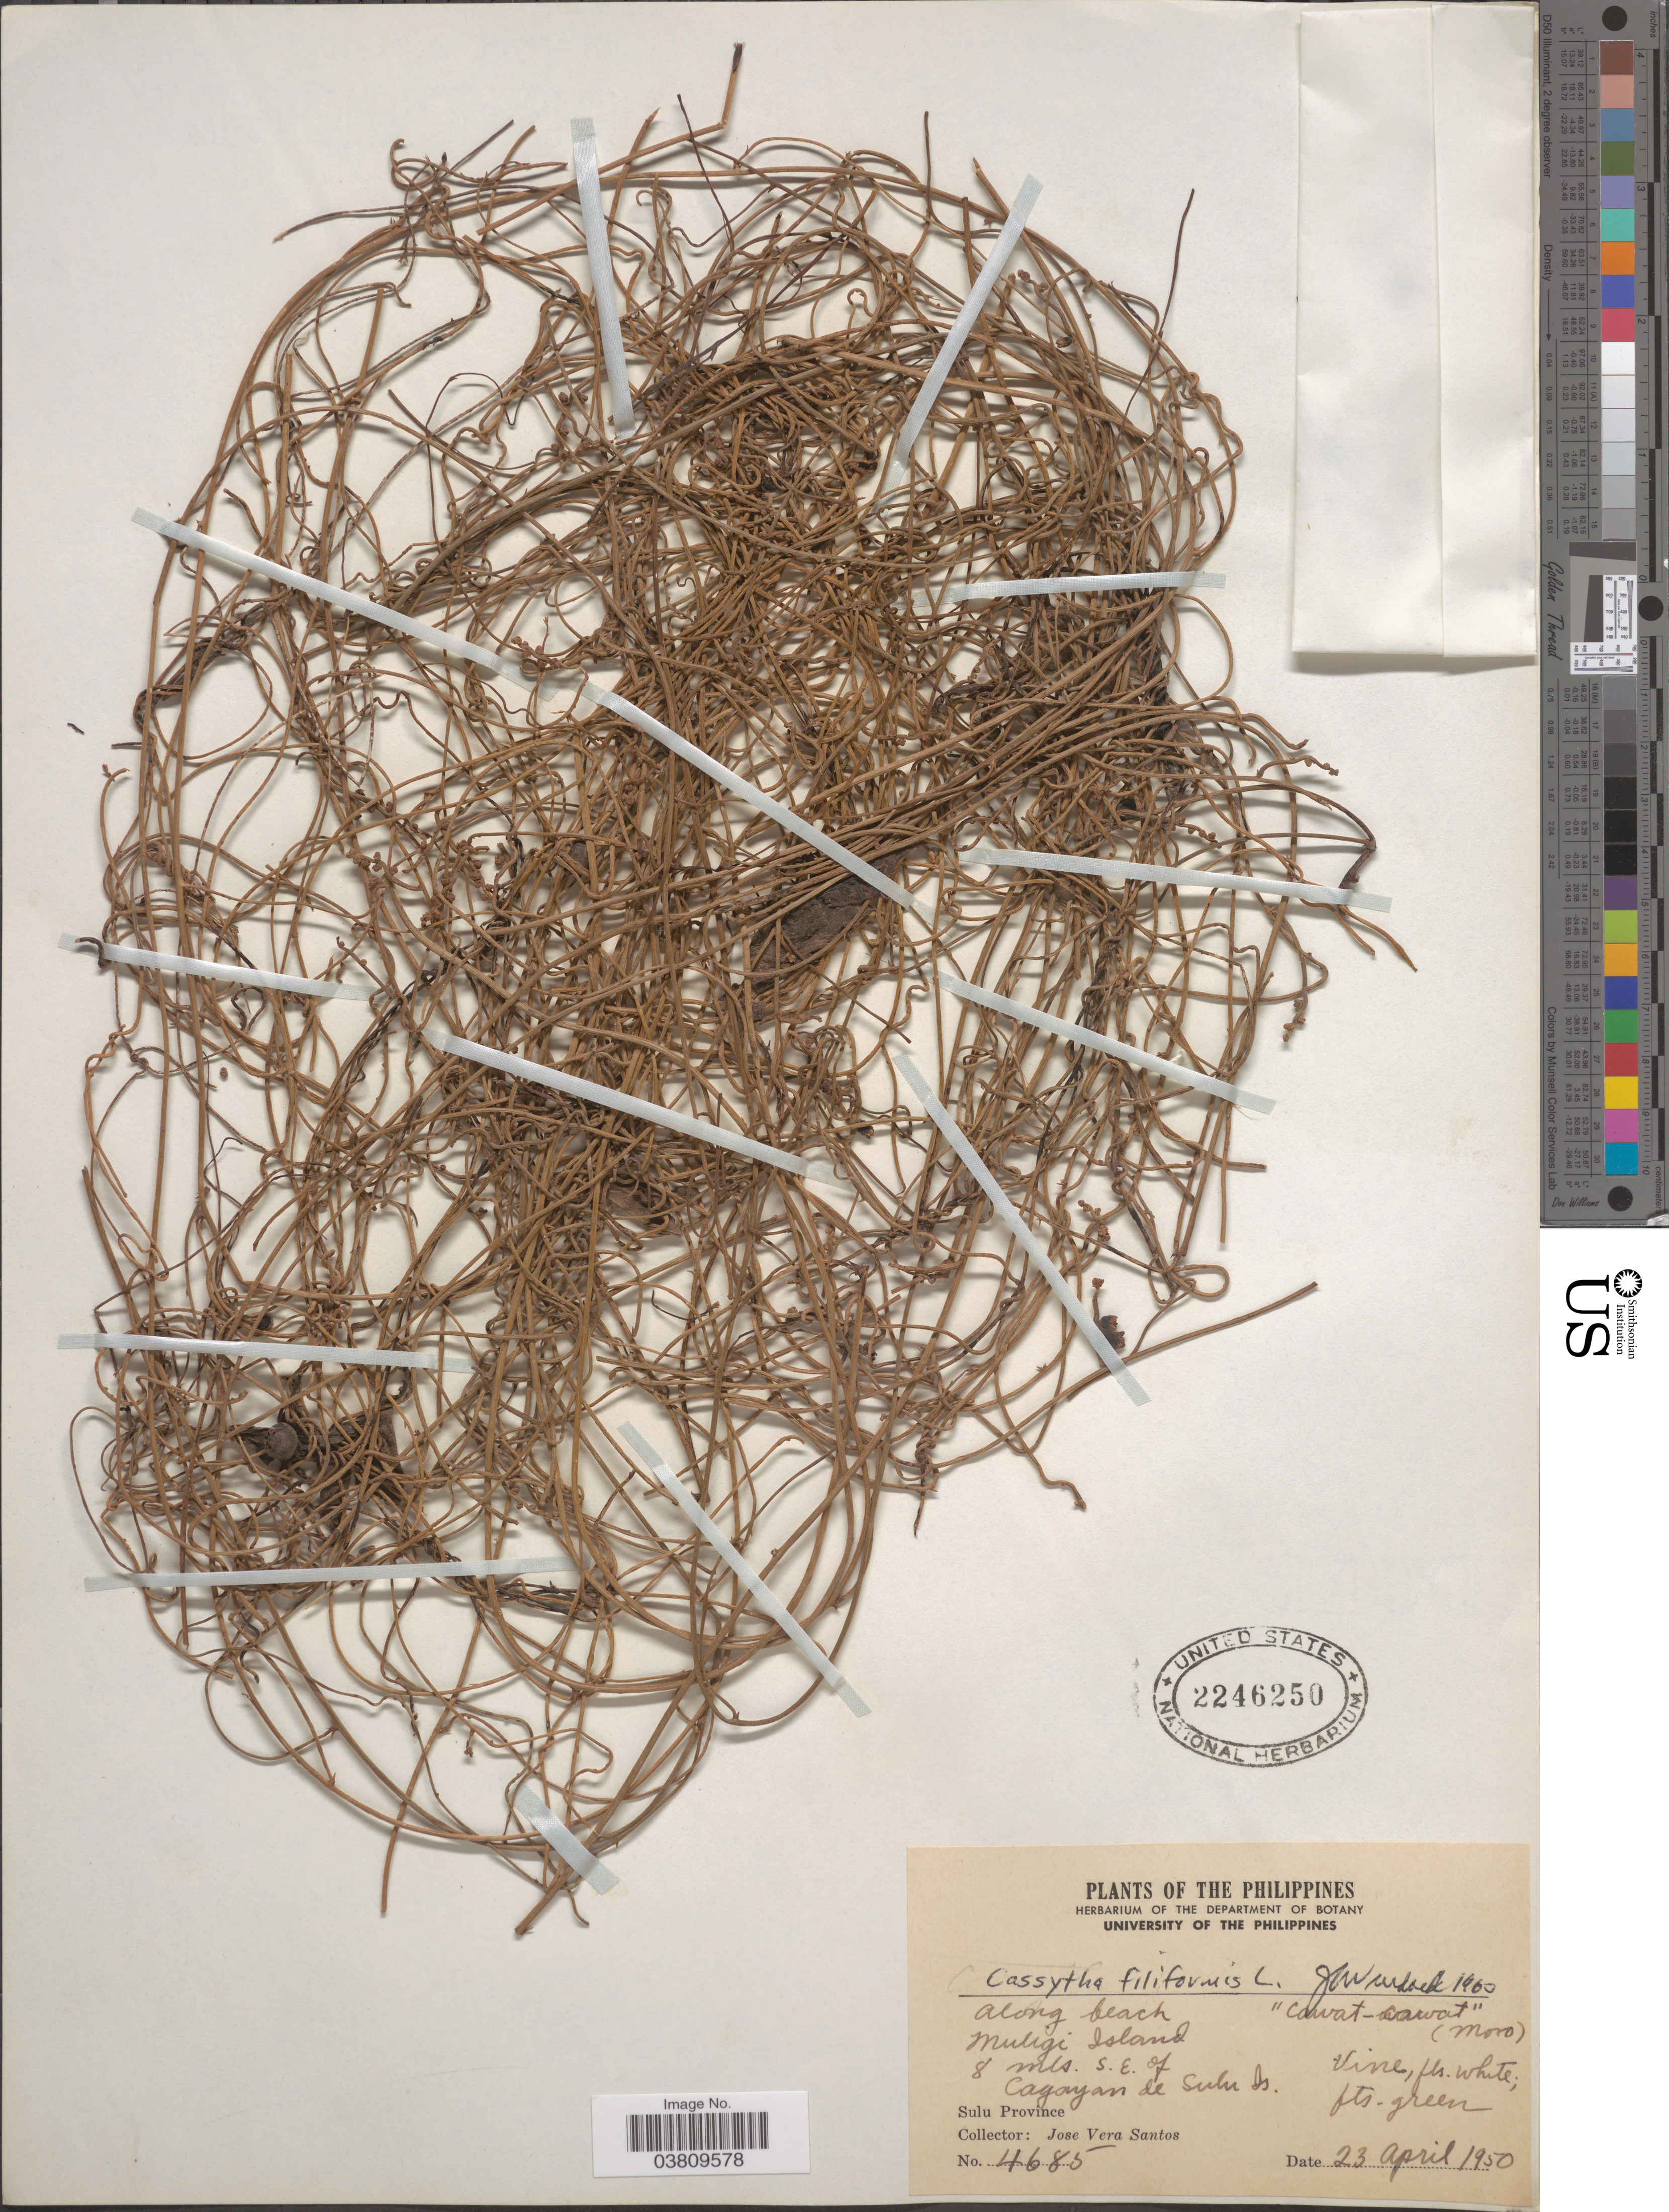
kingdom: Plantae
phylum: Tracheophyta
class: Magnoliopsida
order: Laurales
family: Lauraceae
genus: Cassytha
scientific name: Cassytha filiformis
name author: L.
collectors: J. Vera Santos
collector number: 4685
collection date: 1950-04-23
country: Philippines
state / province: Muslim Mindanao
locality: Along beach Muligi Island & mts. S. E. of Cagayan de Sulu Is. Sulu Province.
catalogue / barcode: US 2246250